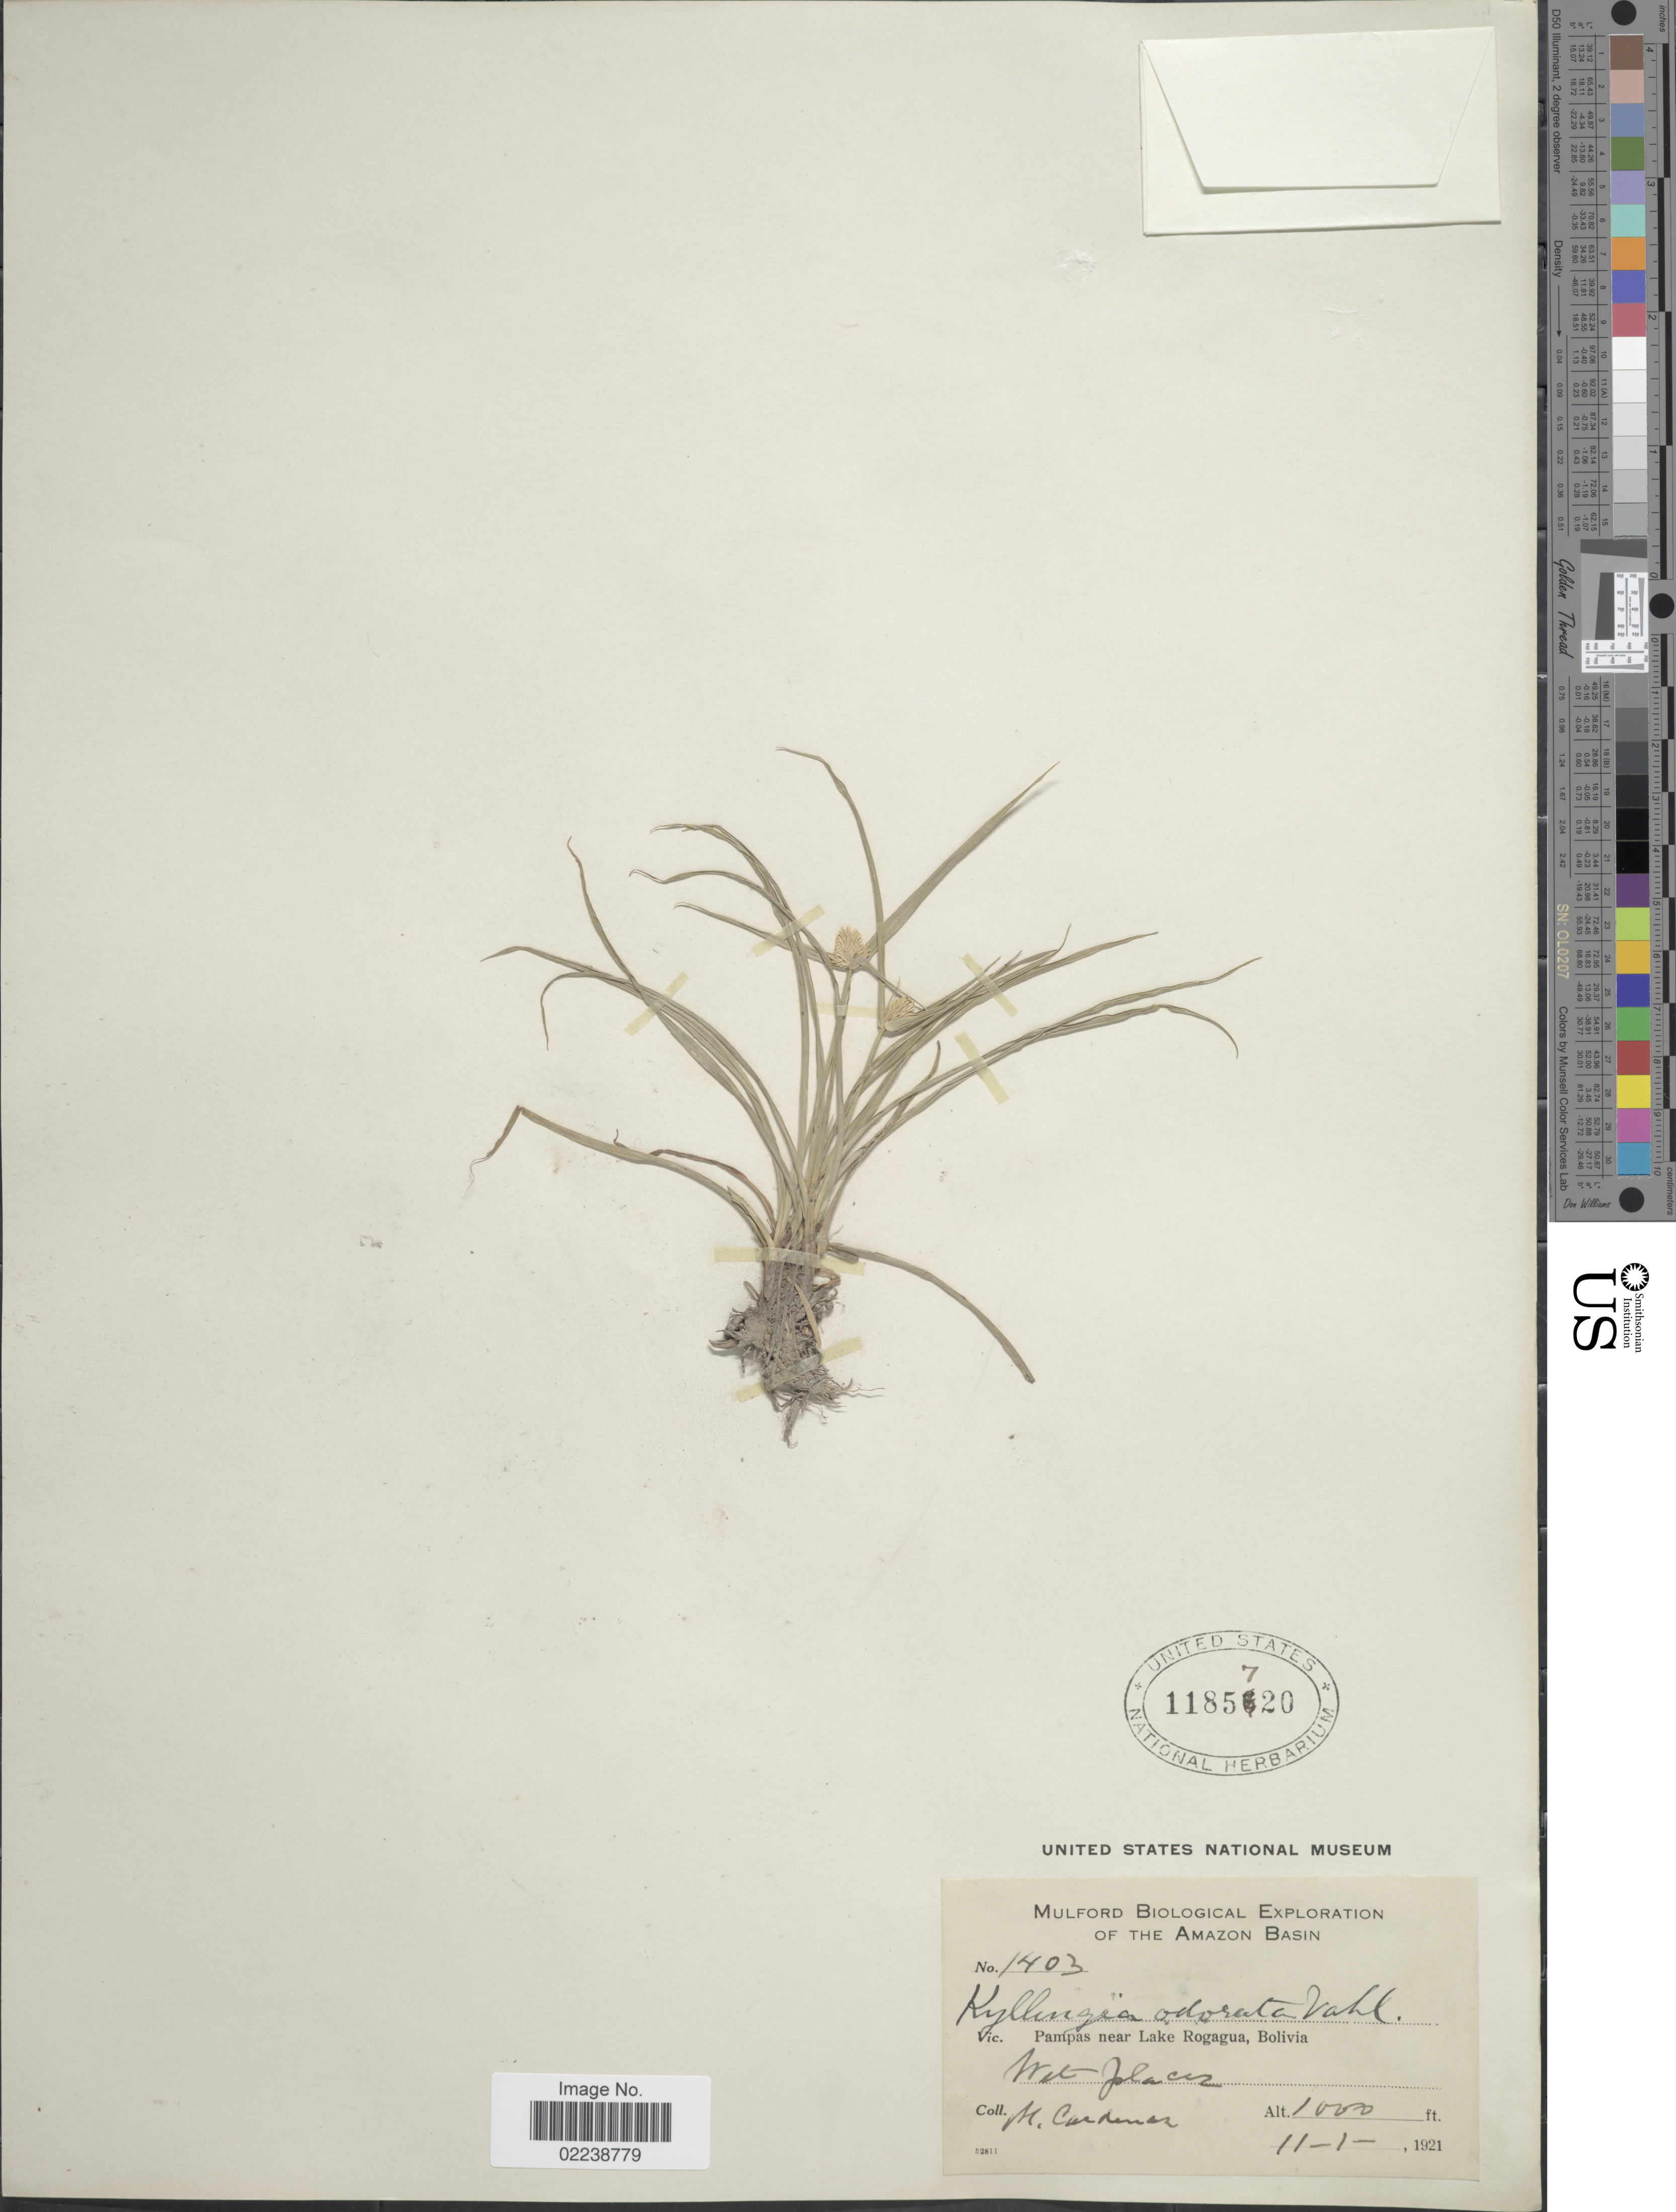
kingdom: Plantae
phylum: Tracheophyta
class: Liliopsida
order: Poales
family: Cyperaceae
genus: Cyperus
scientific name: Cyperus sesquiflorus subsp. sesquiflorus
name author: (Torr.) Mattf. & Kük.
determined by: Strong, M. T., (US), Smithsonian Institution - National Museum of Natural History (UNITED STATES)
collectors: M. Cárdenas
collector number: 1403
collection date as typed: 11-1-1921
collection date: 1921-11-01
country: Bolivia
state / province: Beni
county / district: José Ballivián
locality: Pampas near Lake Rogagua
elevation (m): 305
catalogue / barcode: US 1185720